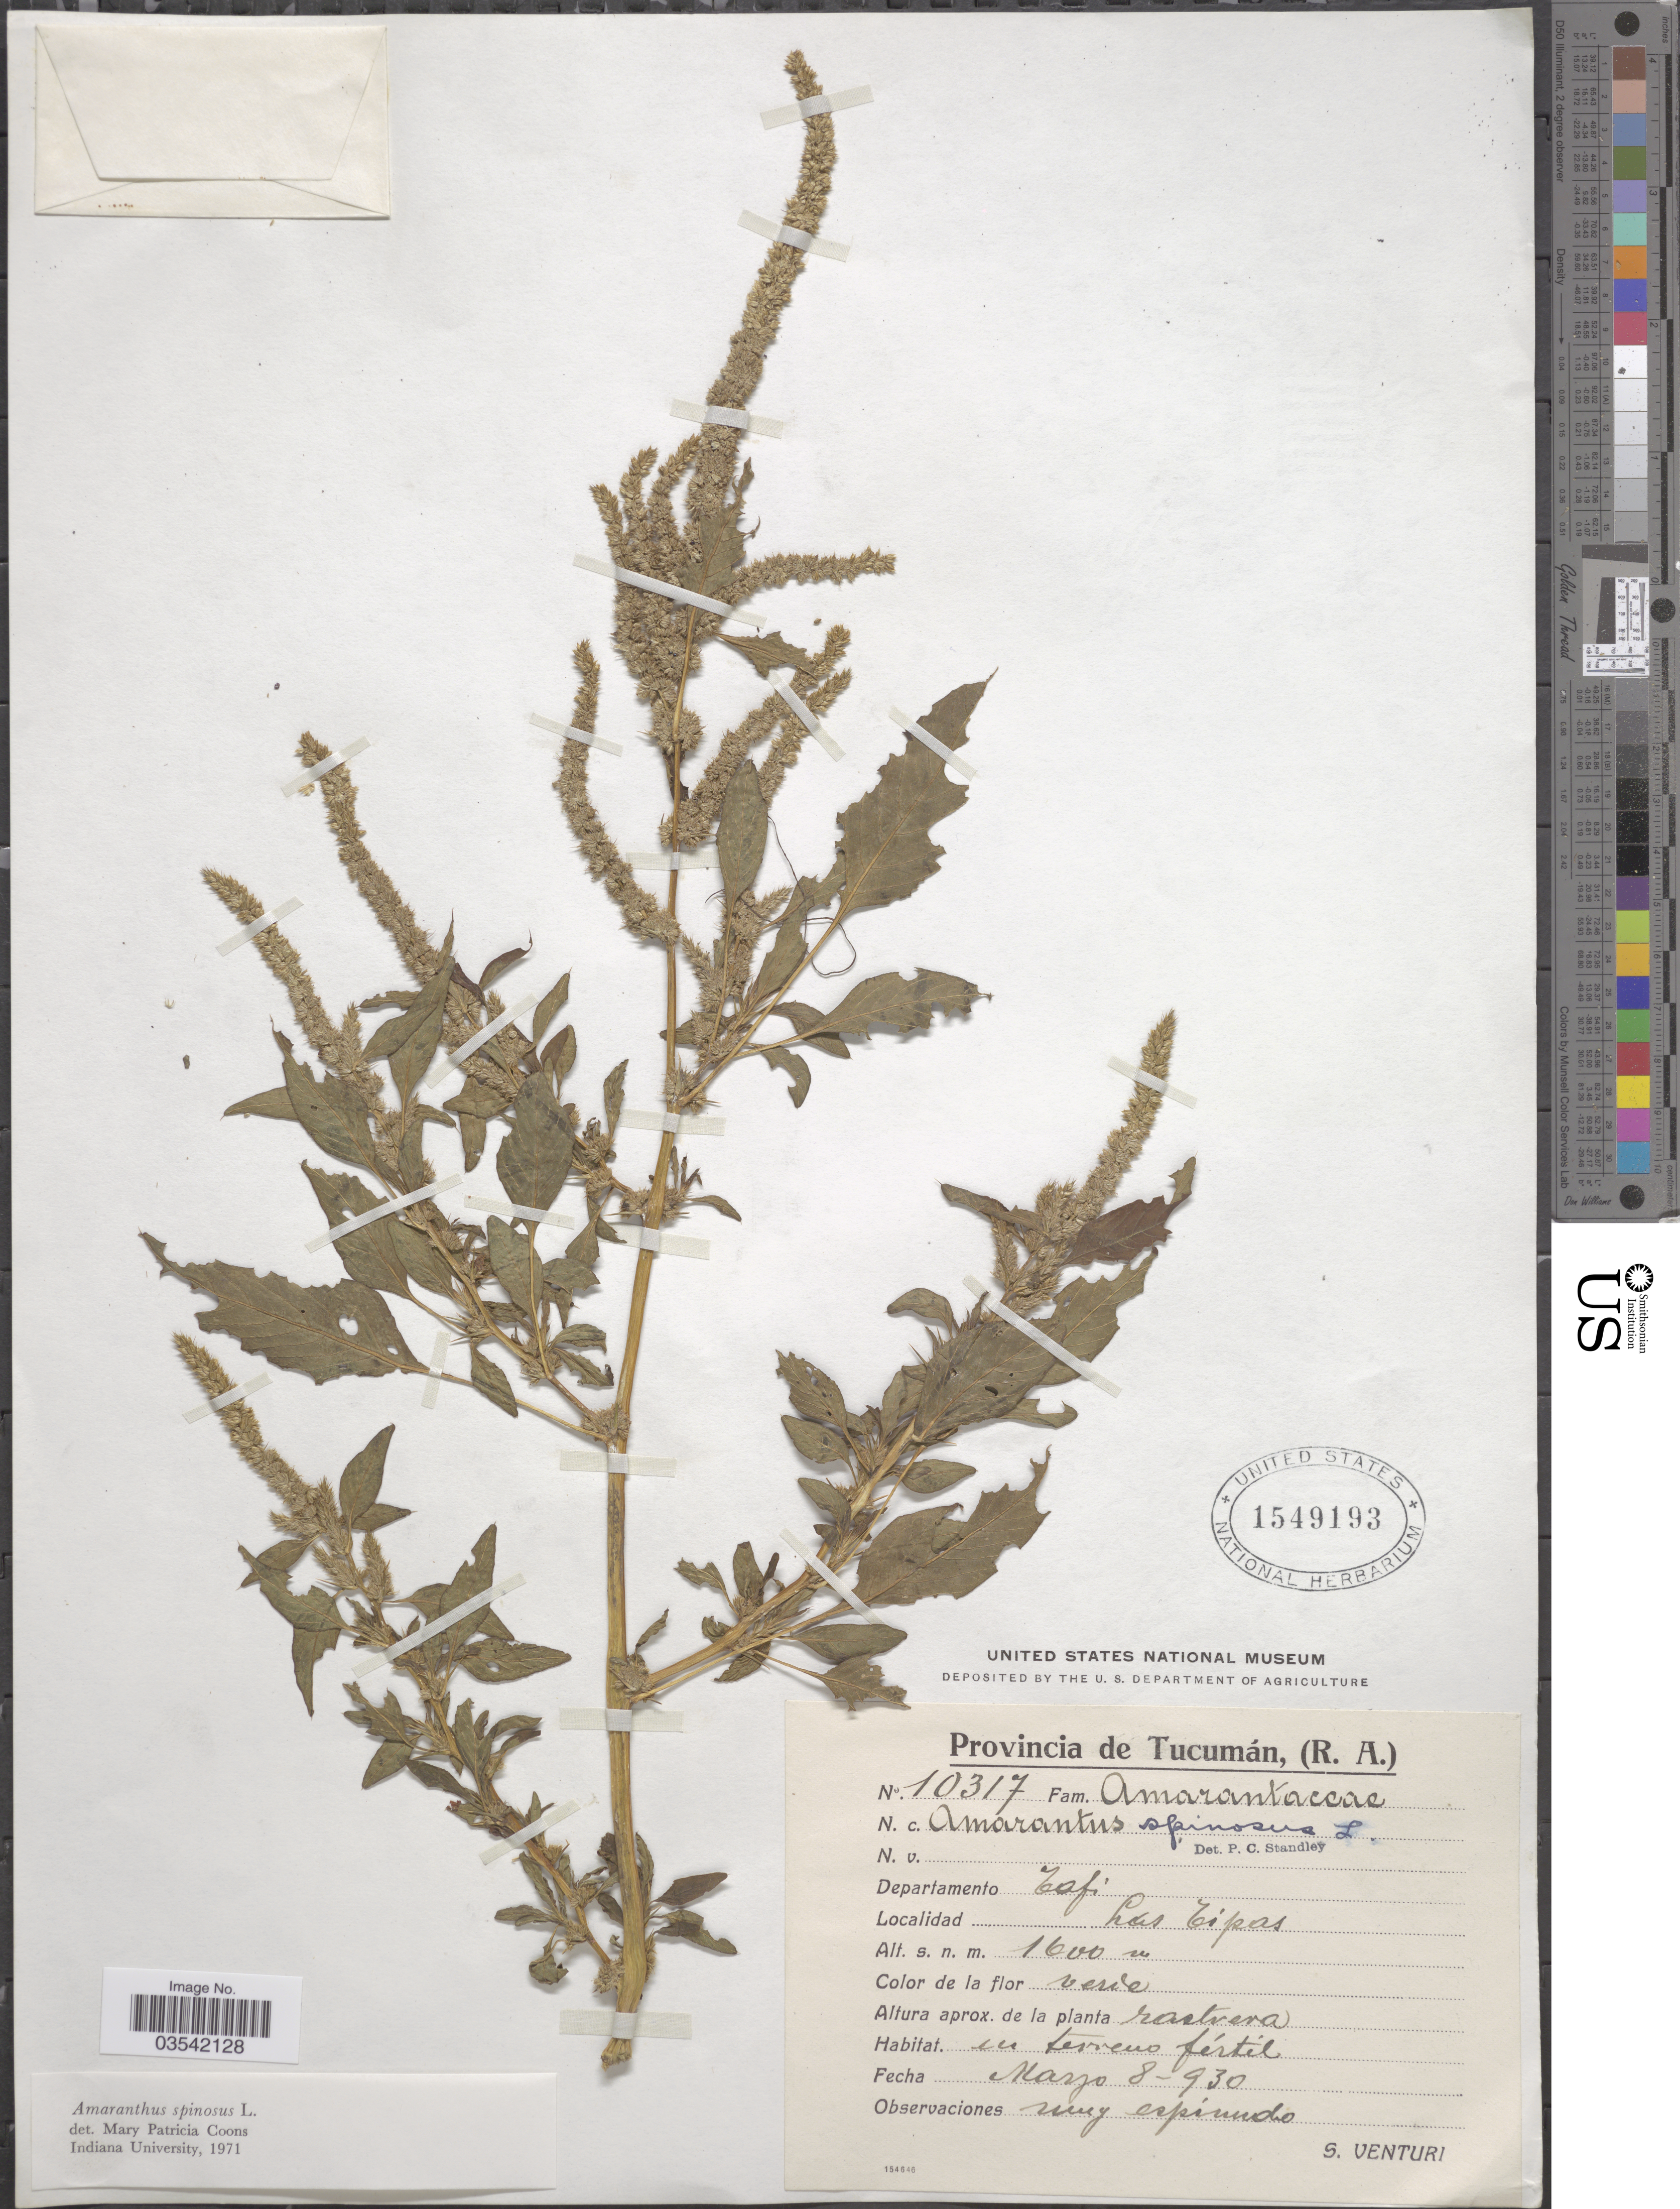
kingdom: Plantae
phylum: Tracheophyta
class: Magnoliopsida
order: Caryophyllales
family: Amaranthaceae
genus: Amaranthus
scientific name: Amaranthus spinosus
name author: L.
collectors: S. Venturi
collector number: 10317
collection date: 1930-03-08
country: Argentina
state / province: Tucuman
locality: Departamento Tafí Las Tipas.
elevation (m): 1600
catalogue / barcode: US 1549193